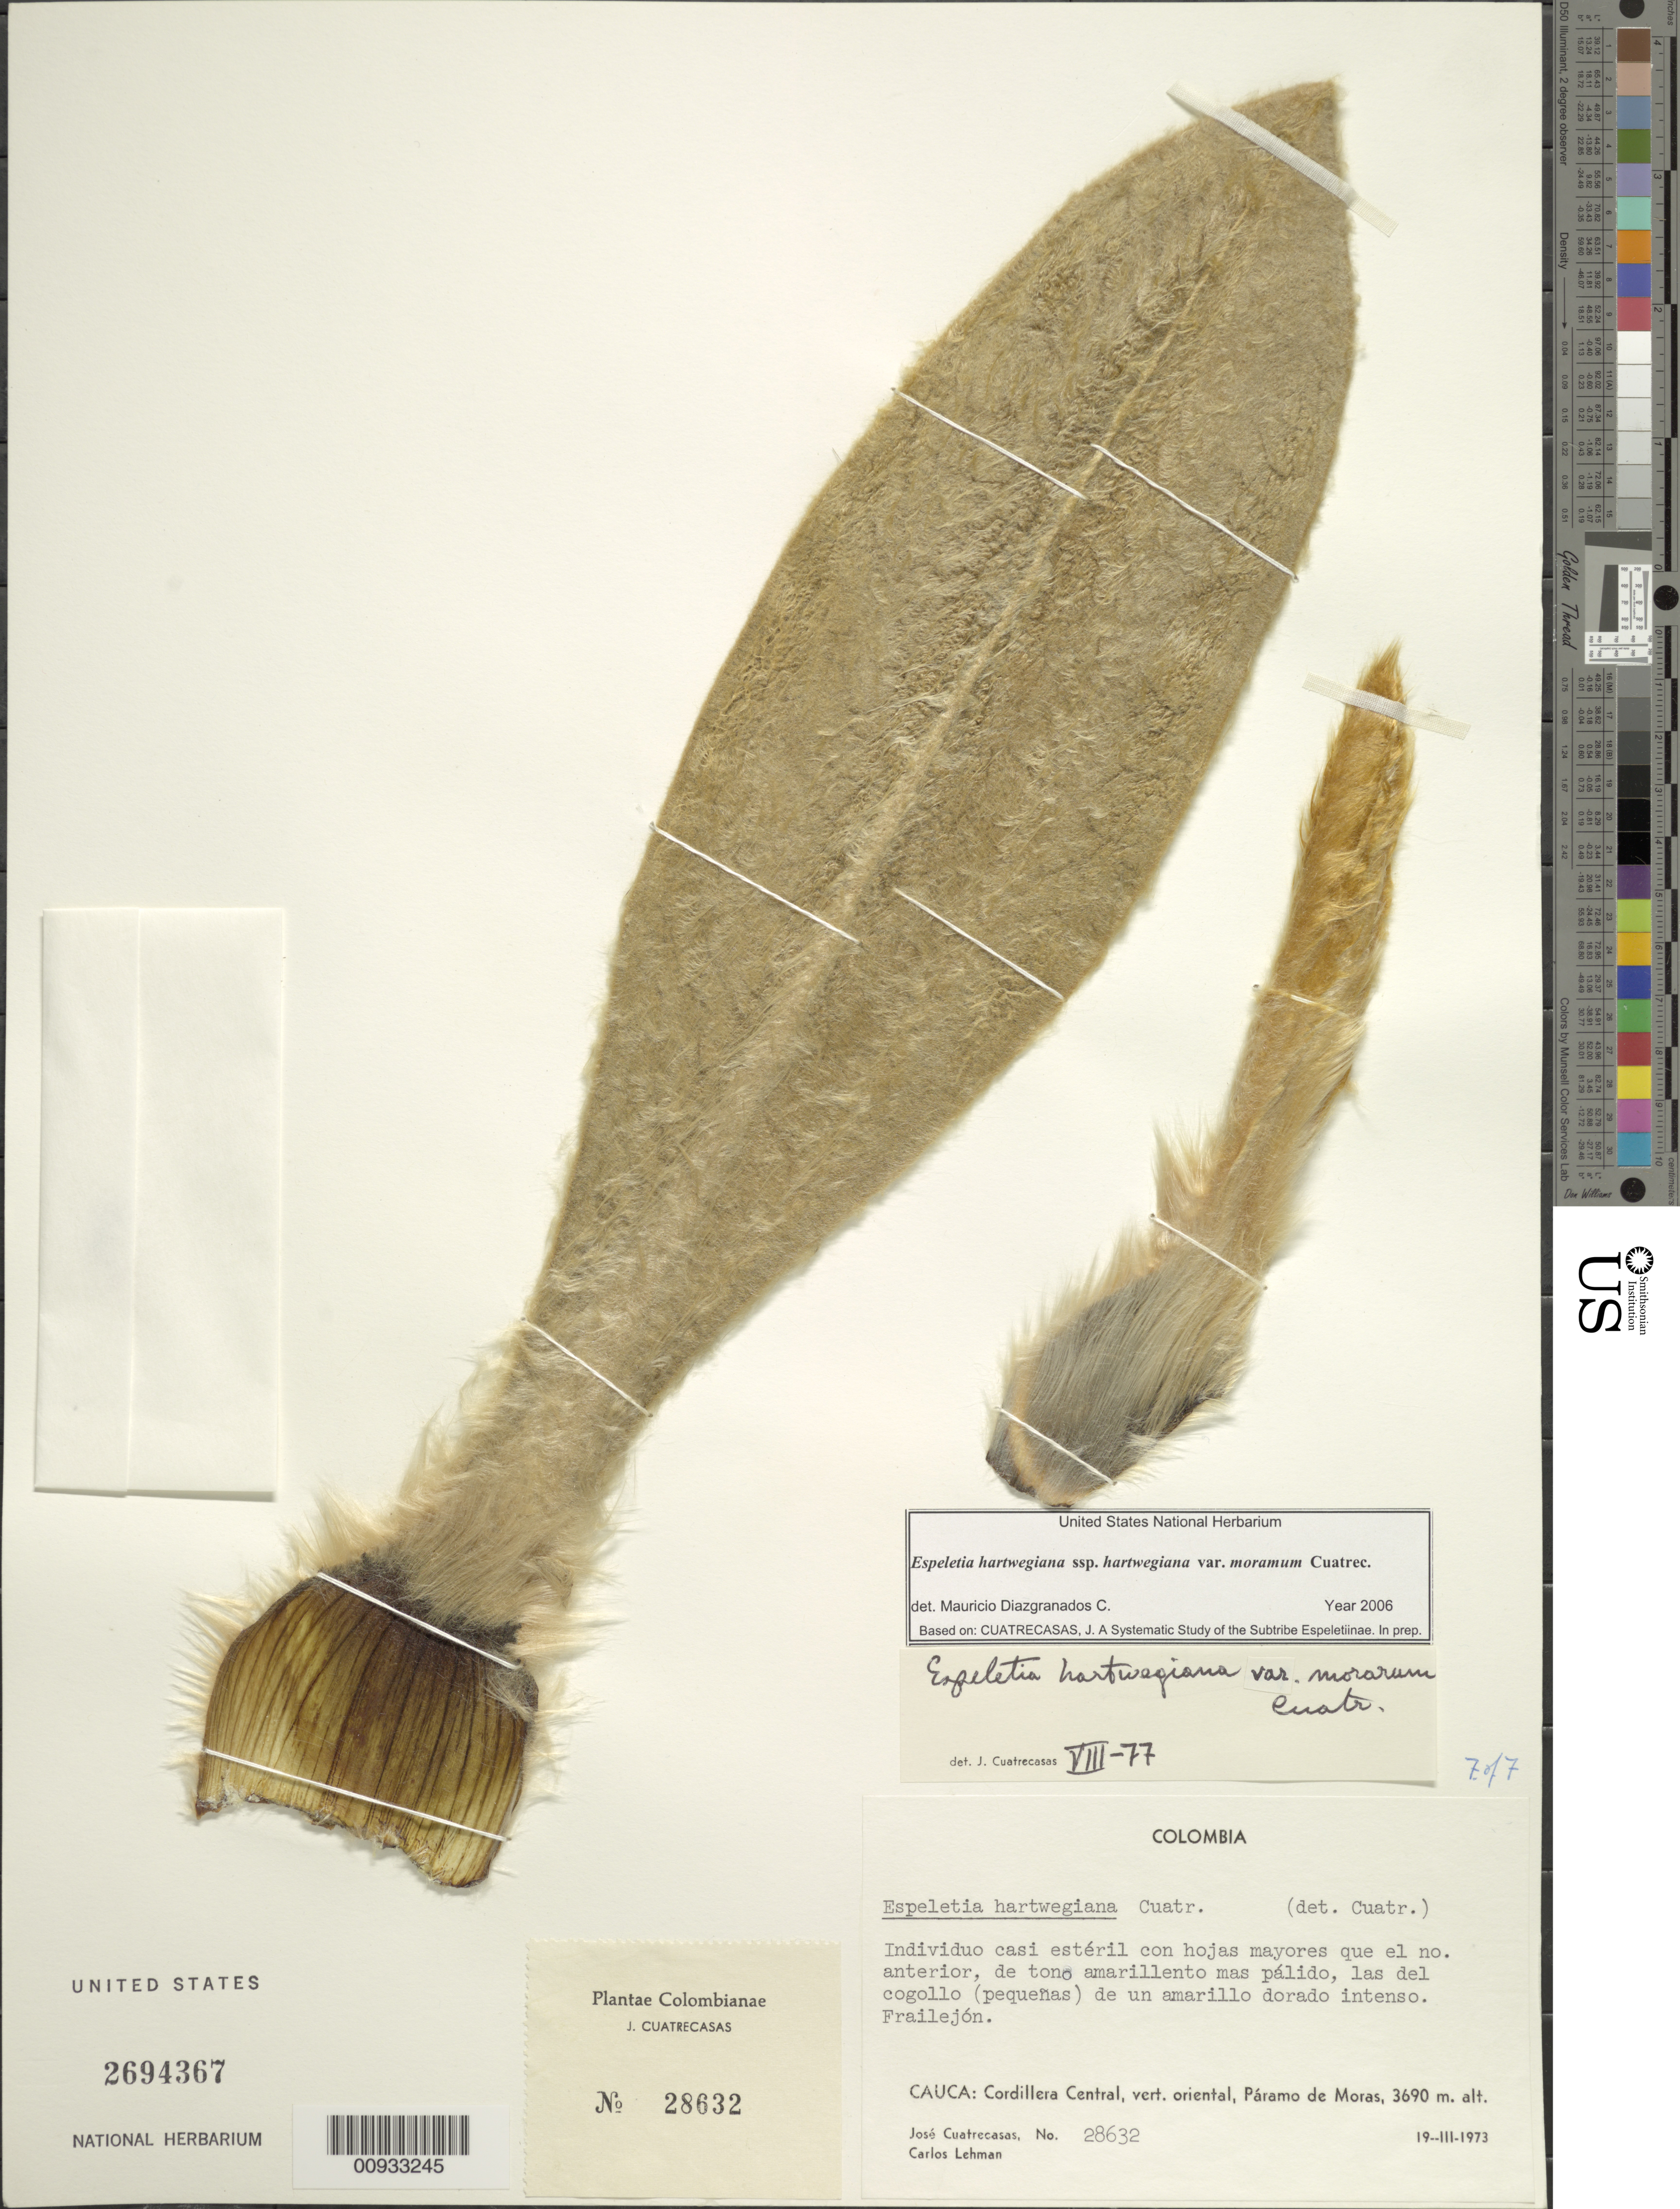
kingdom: Plantae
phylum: Tracheophyta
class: Magnoliopsida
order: Asterales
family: Asteraceae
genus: Espeletia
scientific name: Espeletia hartwegiana var. morarum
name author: Cuatrec.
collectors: J. Cuatrecasas & C. Lehman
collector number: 28632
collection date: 1973-03-19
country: Colombia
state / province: Cauca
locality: Páramo de Moras. Cordillera Central, vertiente oriental. .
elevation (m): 3690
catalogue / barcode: US 2694367